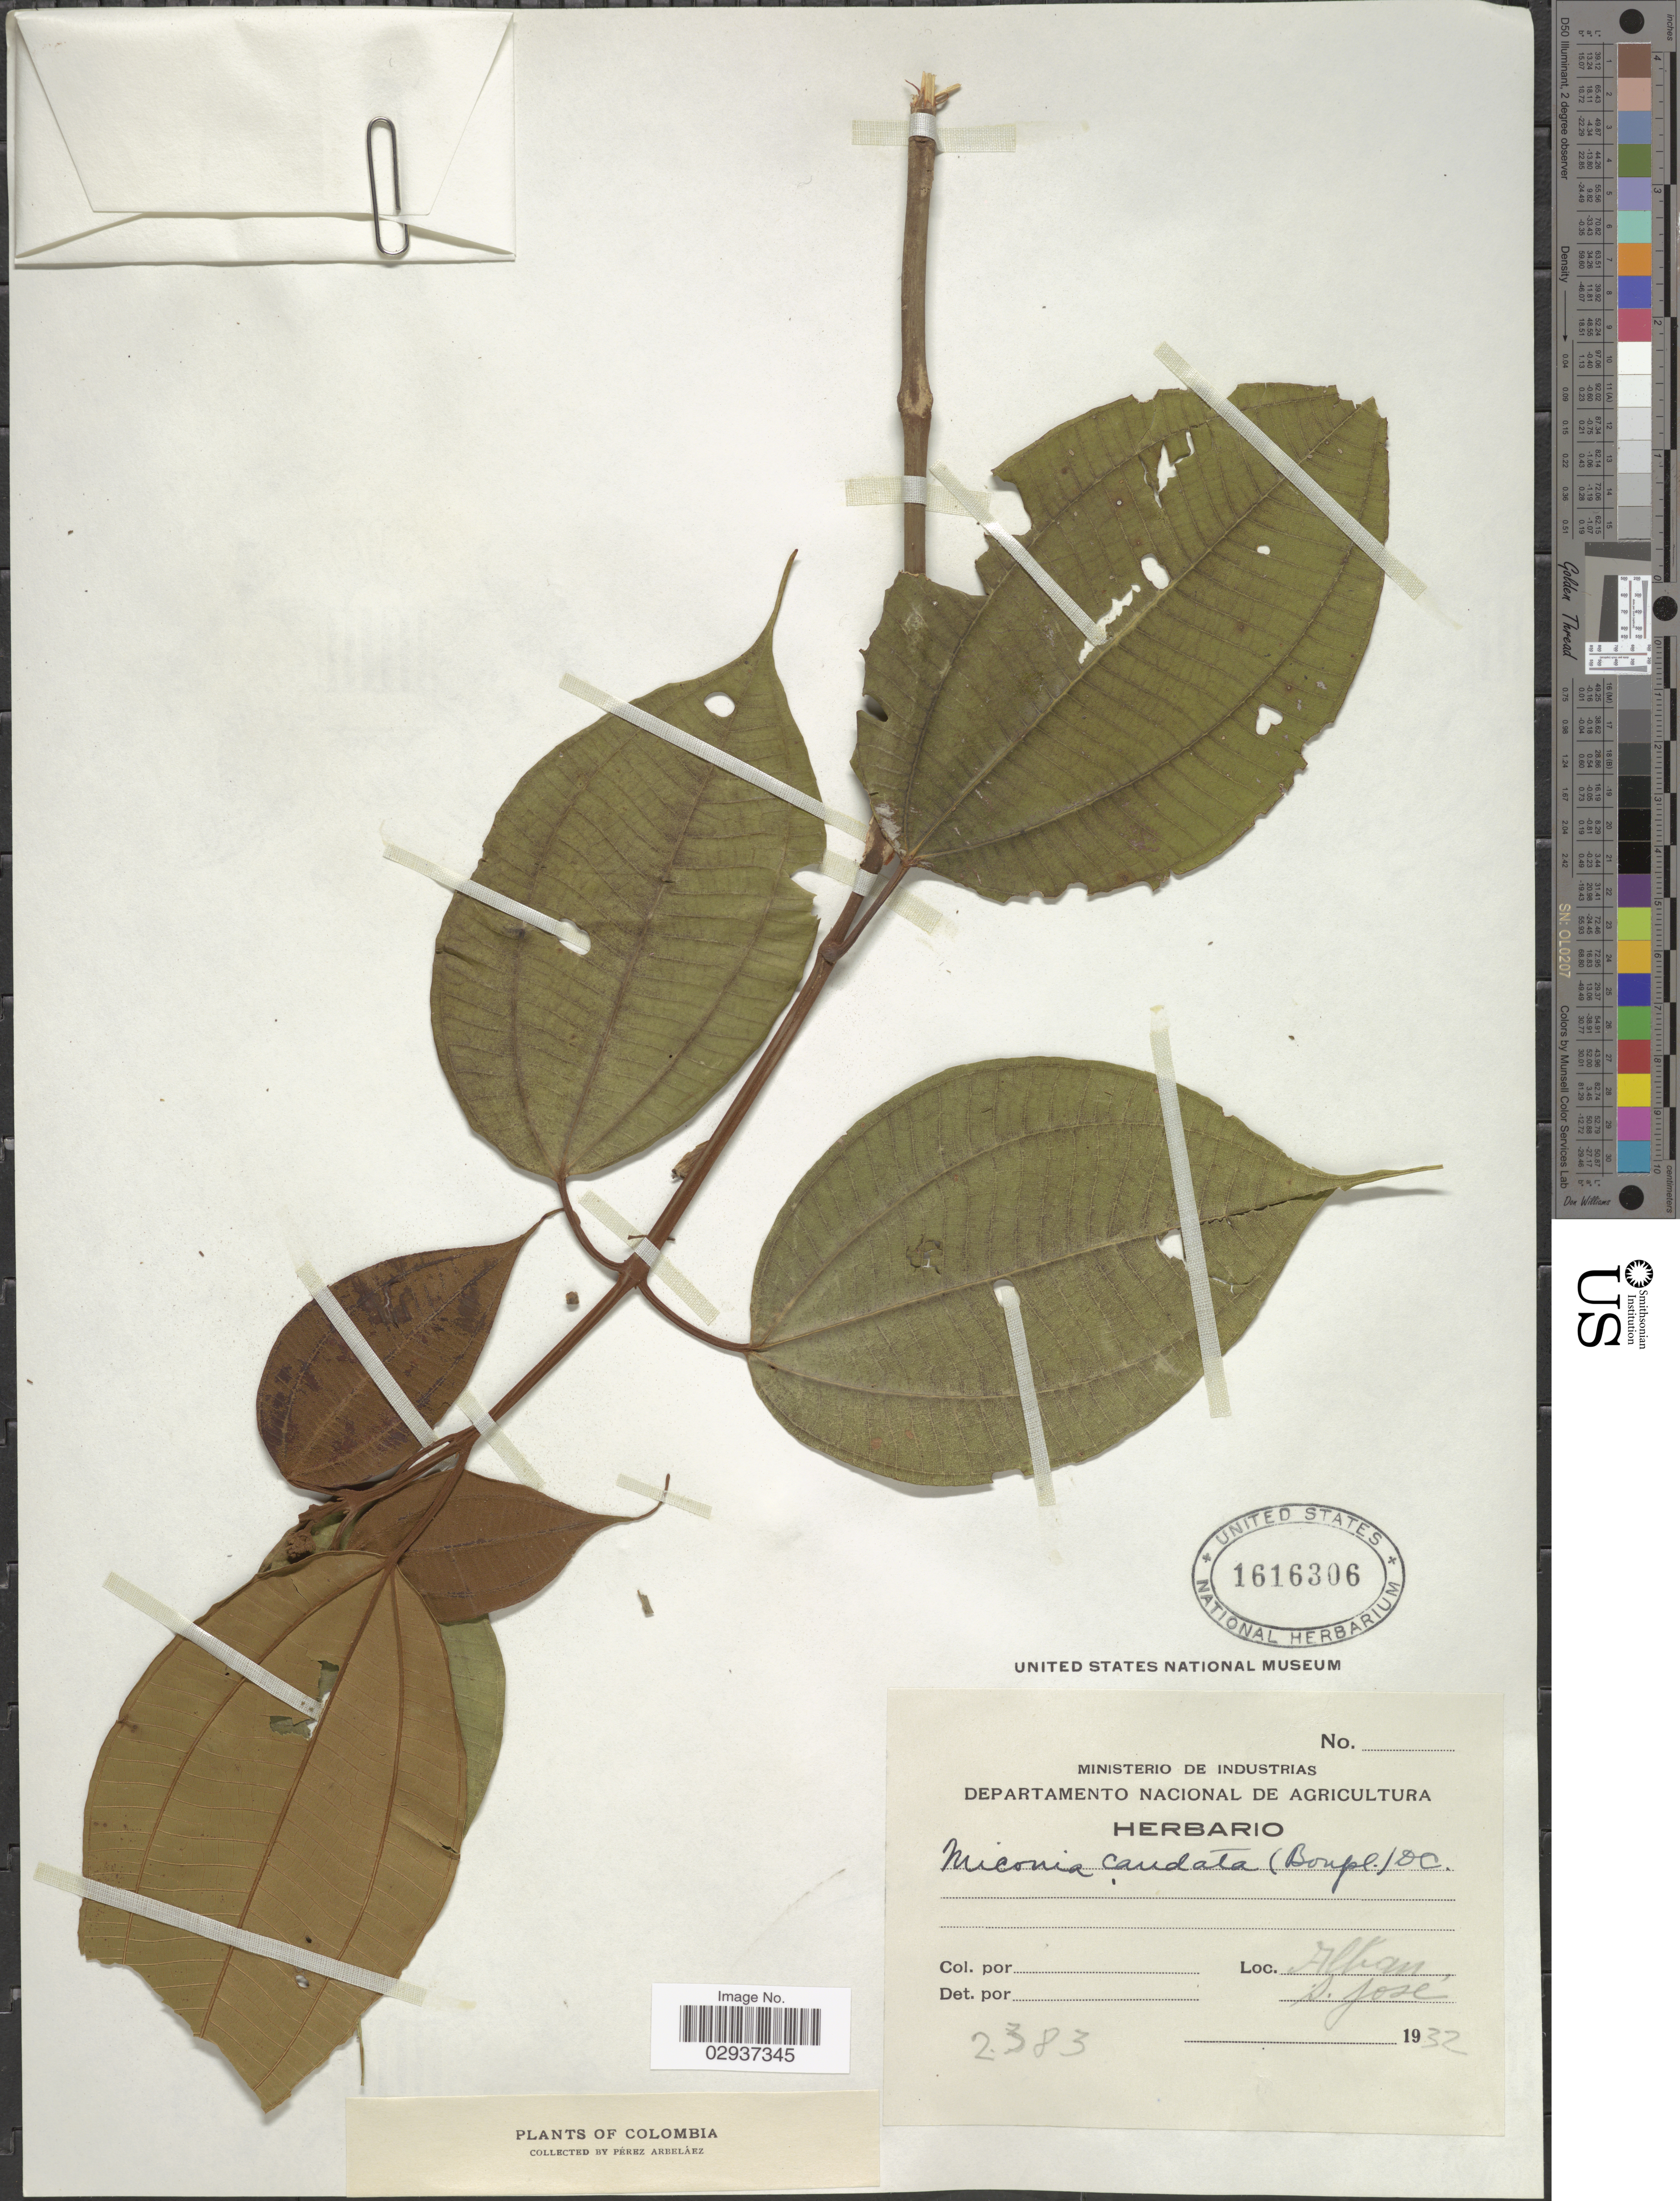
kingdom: Plantae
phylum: Tracheophyta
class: Magnoliopsida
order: Myrtales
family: Melastomataceae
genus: Miconia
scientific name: Miconia caudata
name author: (Bonpl.) DC.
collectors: E. Pérez Arbeláez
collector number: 2383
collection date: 1932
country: Colombia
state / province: Cundinamarca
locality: Alban, S. José.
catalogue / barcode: US 1616306